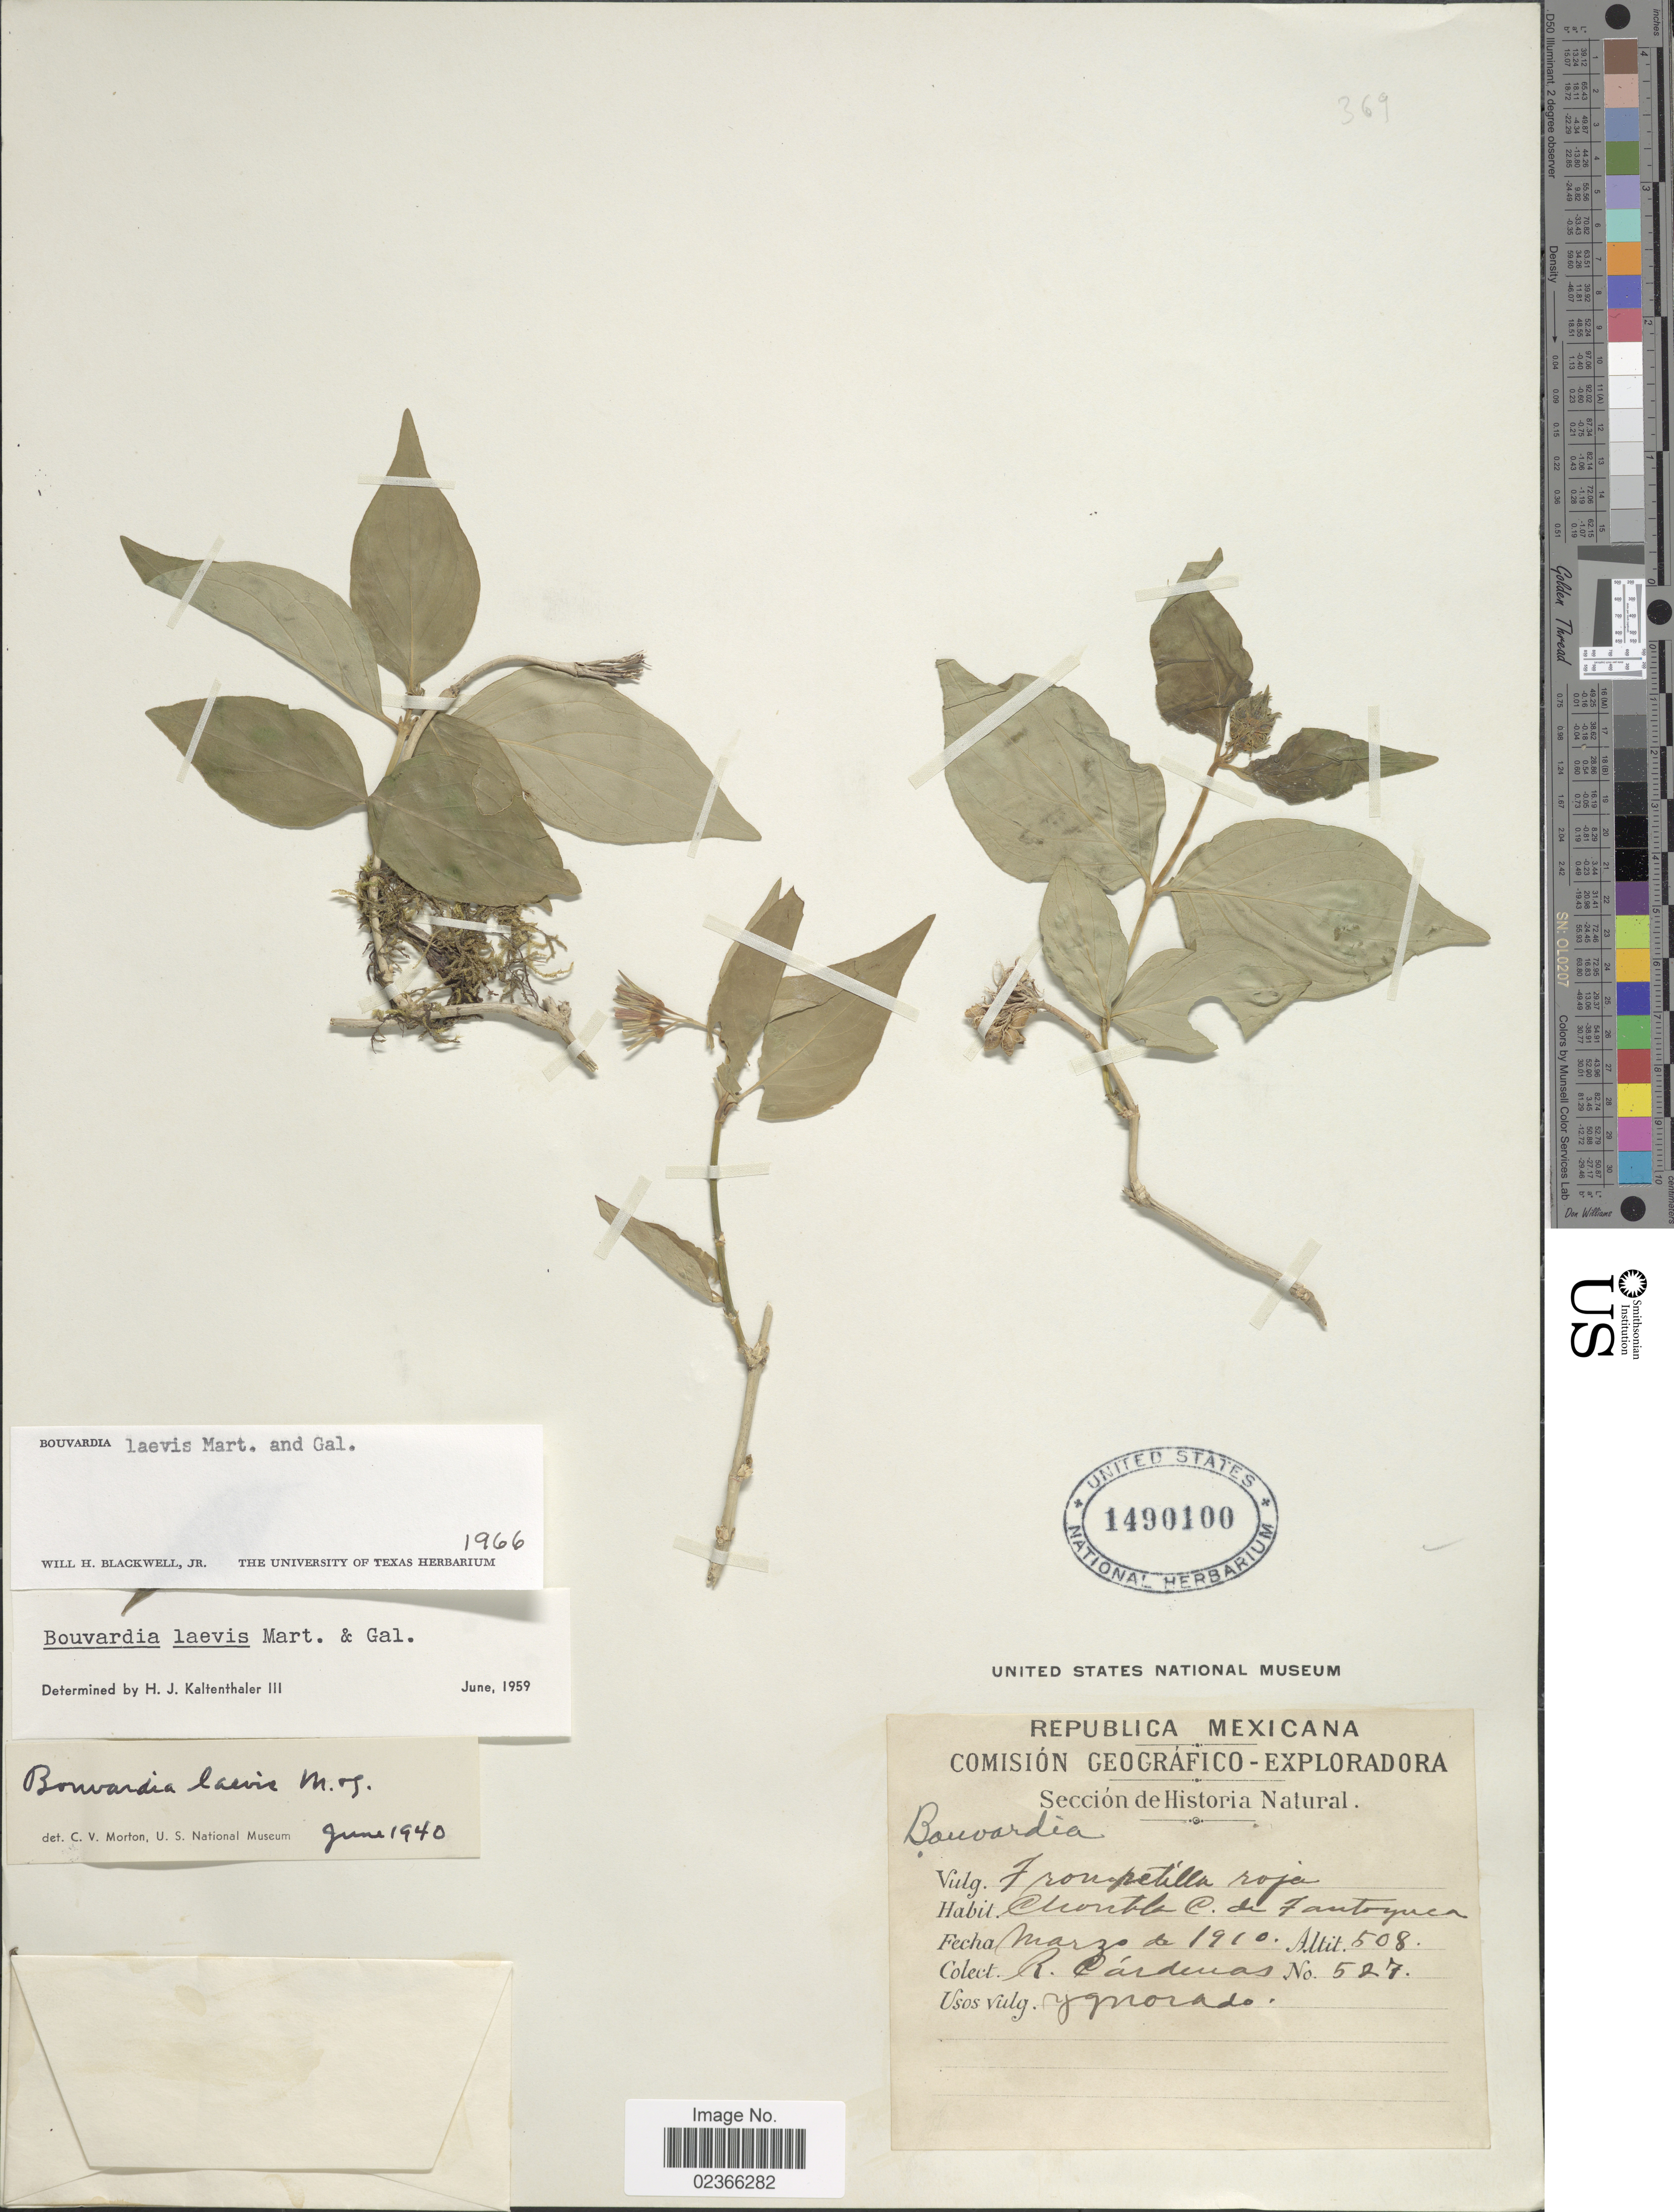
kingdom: Plantae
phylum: Tracheophyta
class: Magnoliopsida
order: Gentianales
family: Rubiaceae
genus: Bouvardia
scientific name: Bouvardia laevis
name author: M. Martens & Galeotti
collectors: R. Cárdenas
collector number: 527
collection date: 1910-03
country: Mexico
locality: Chontla C. de Tantoyuca.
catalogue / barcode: US 1490100